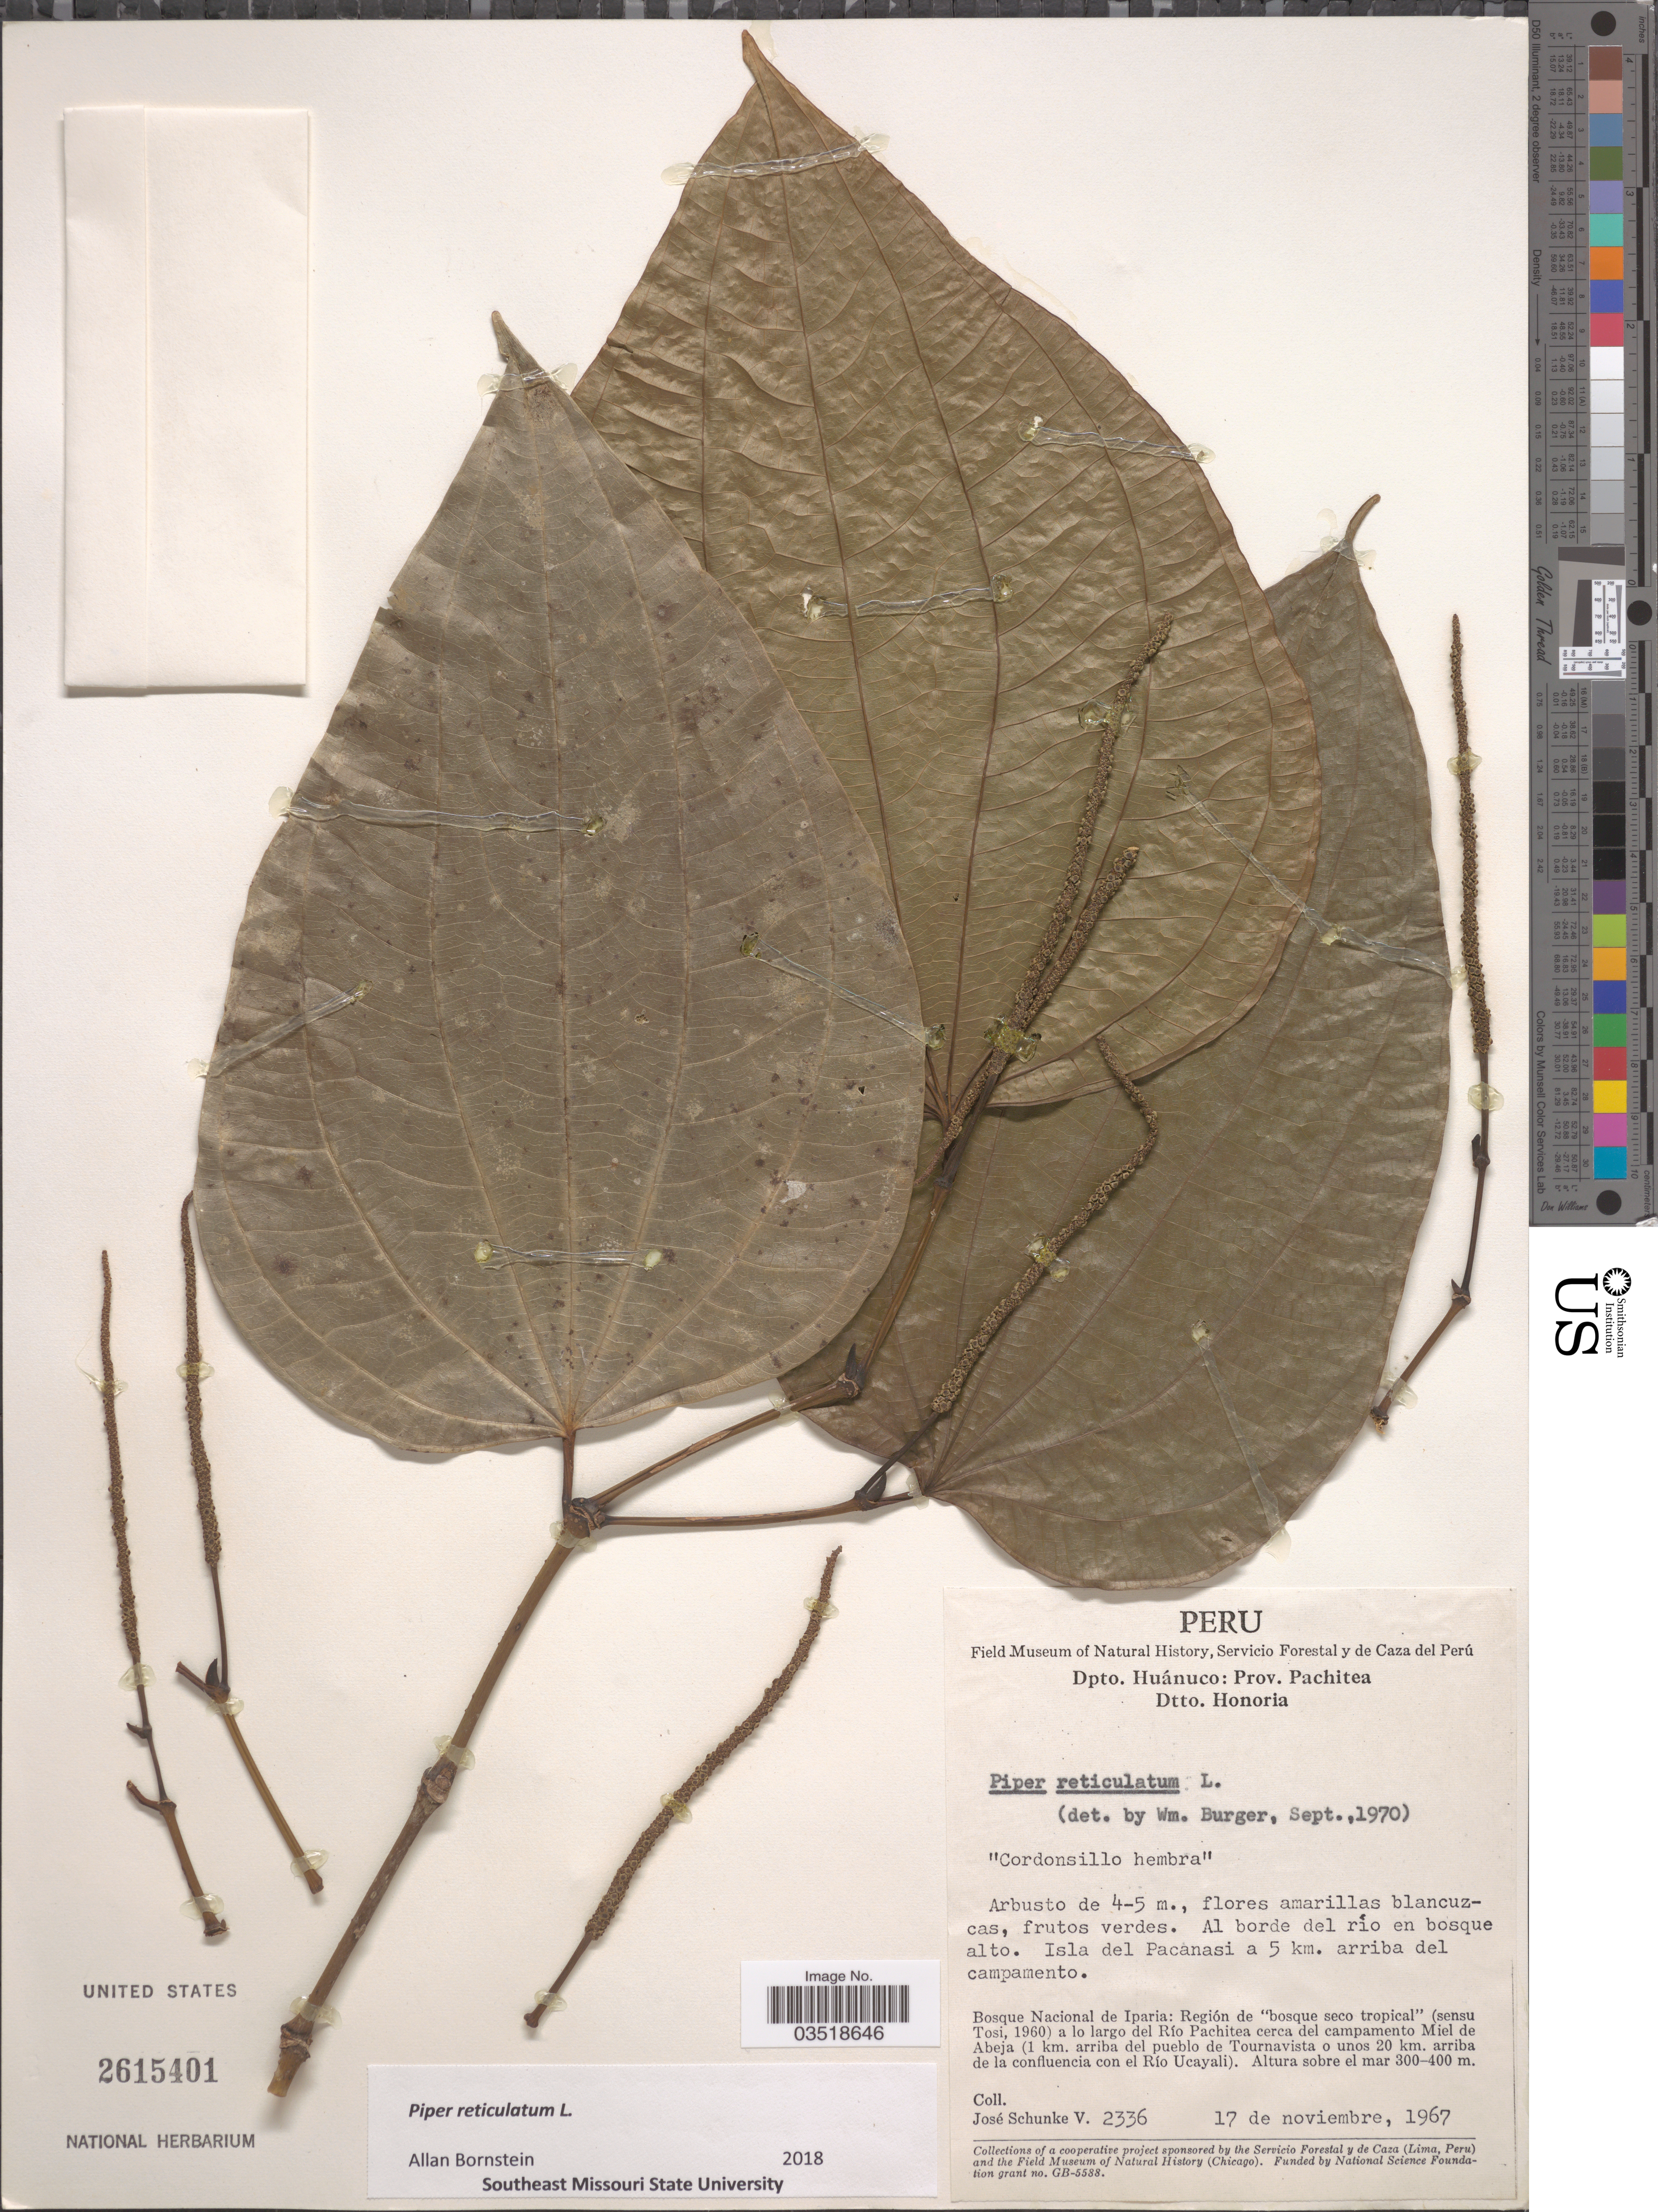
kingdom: Plantae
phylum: Tracheophyta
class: Magnoliopsida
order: Piperales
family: Piperaceae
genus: Piper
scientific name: Piper reticulatum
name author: L.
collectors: J. Schunke Vigo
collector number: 2336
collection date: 1967-11-17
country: Peru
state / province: Huánuco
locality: Dpto. Huánuco: Prov. Pachitea. Dtto. Honoria. Isla del Pacanasi a 5 km. arriba del campamento. Bosque Nacional de Iparia: Región de "bosque seco tropical" (sensu Tosi, 1960) a lo largo del Río Pachitea cerca del campamento Miel de Abeja (1 km. arriba del pueblo de Tournavista o unos 20 km. arriba de la confluencia con el Río Ucayali)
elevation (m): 300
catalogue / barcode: US 2615401